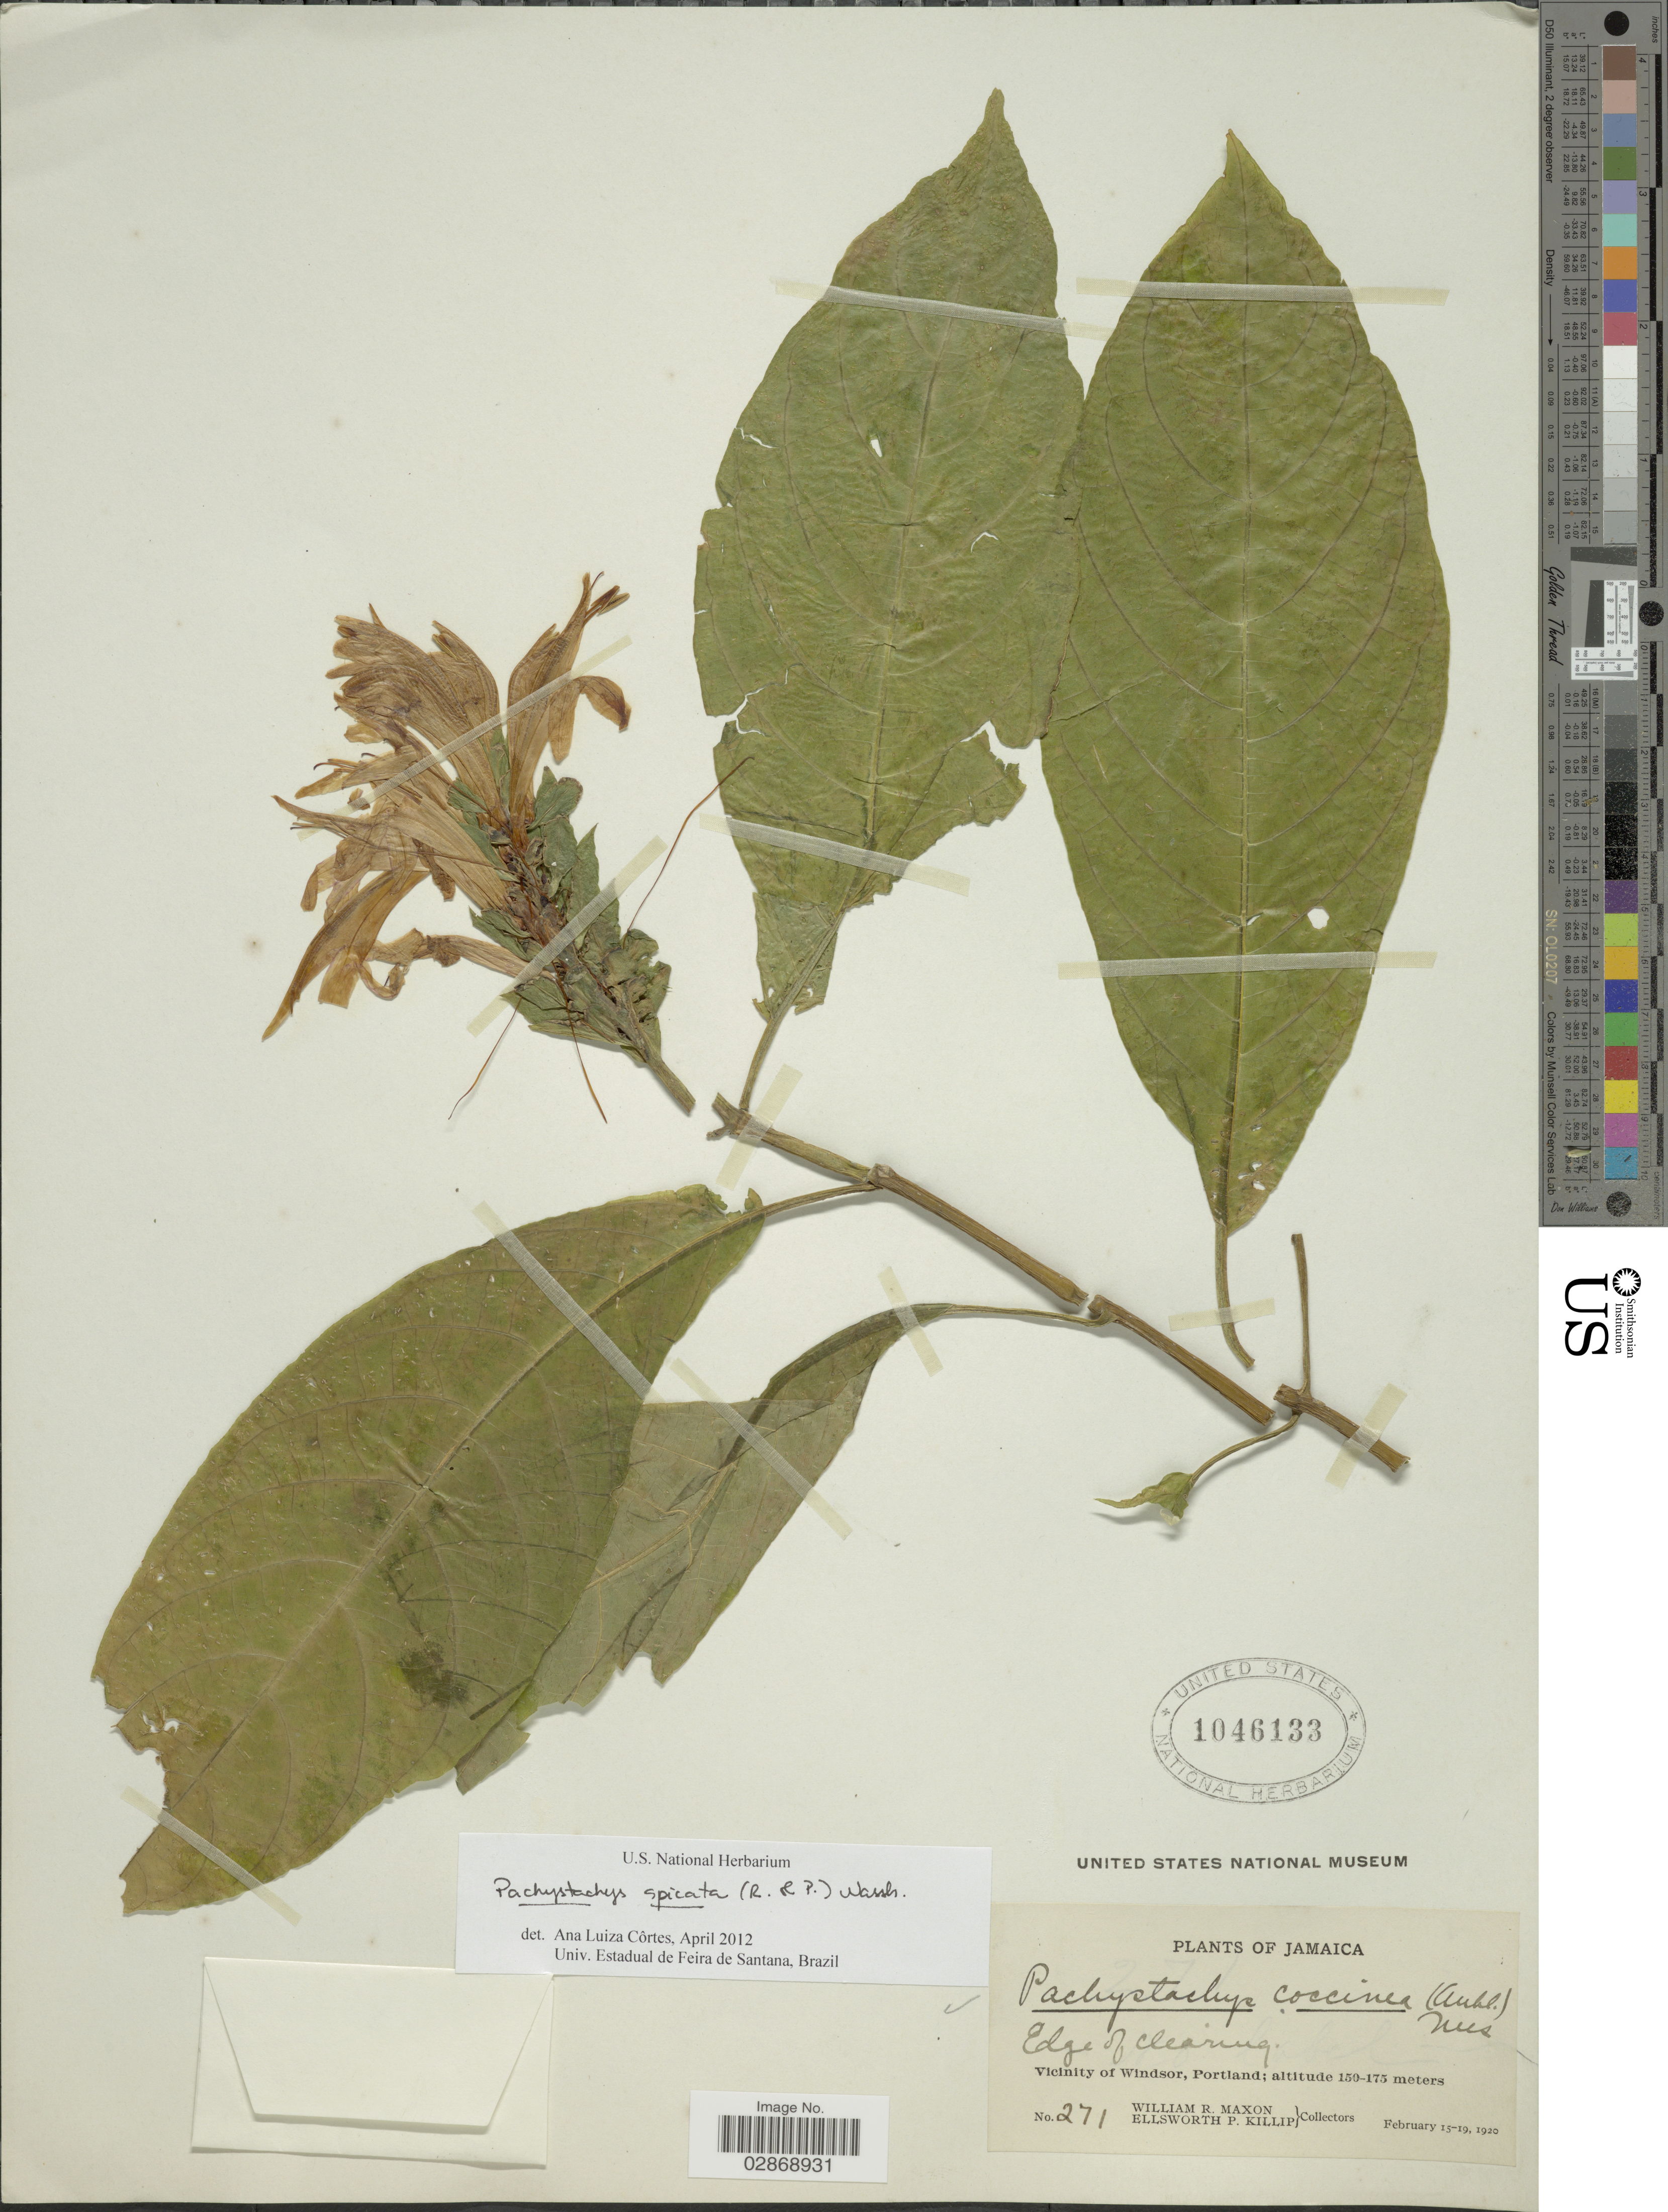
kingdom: Plantae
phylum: Tracheophyta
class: Magnoliopsida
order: Lamiales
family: Acanthaceae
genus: Pachystachys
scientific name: Pachystachys spicata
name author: (Ruiz & Pav.) Wassh.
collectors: W. R. Maxon & E. P. Killip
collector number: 271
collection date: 1920-02-15/1920-02-19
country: Jamaica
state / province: Portland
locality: Vicinity of Windsor.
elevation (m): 150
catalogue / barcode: US 1046133